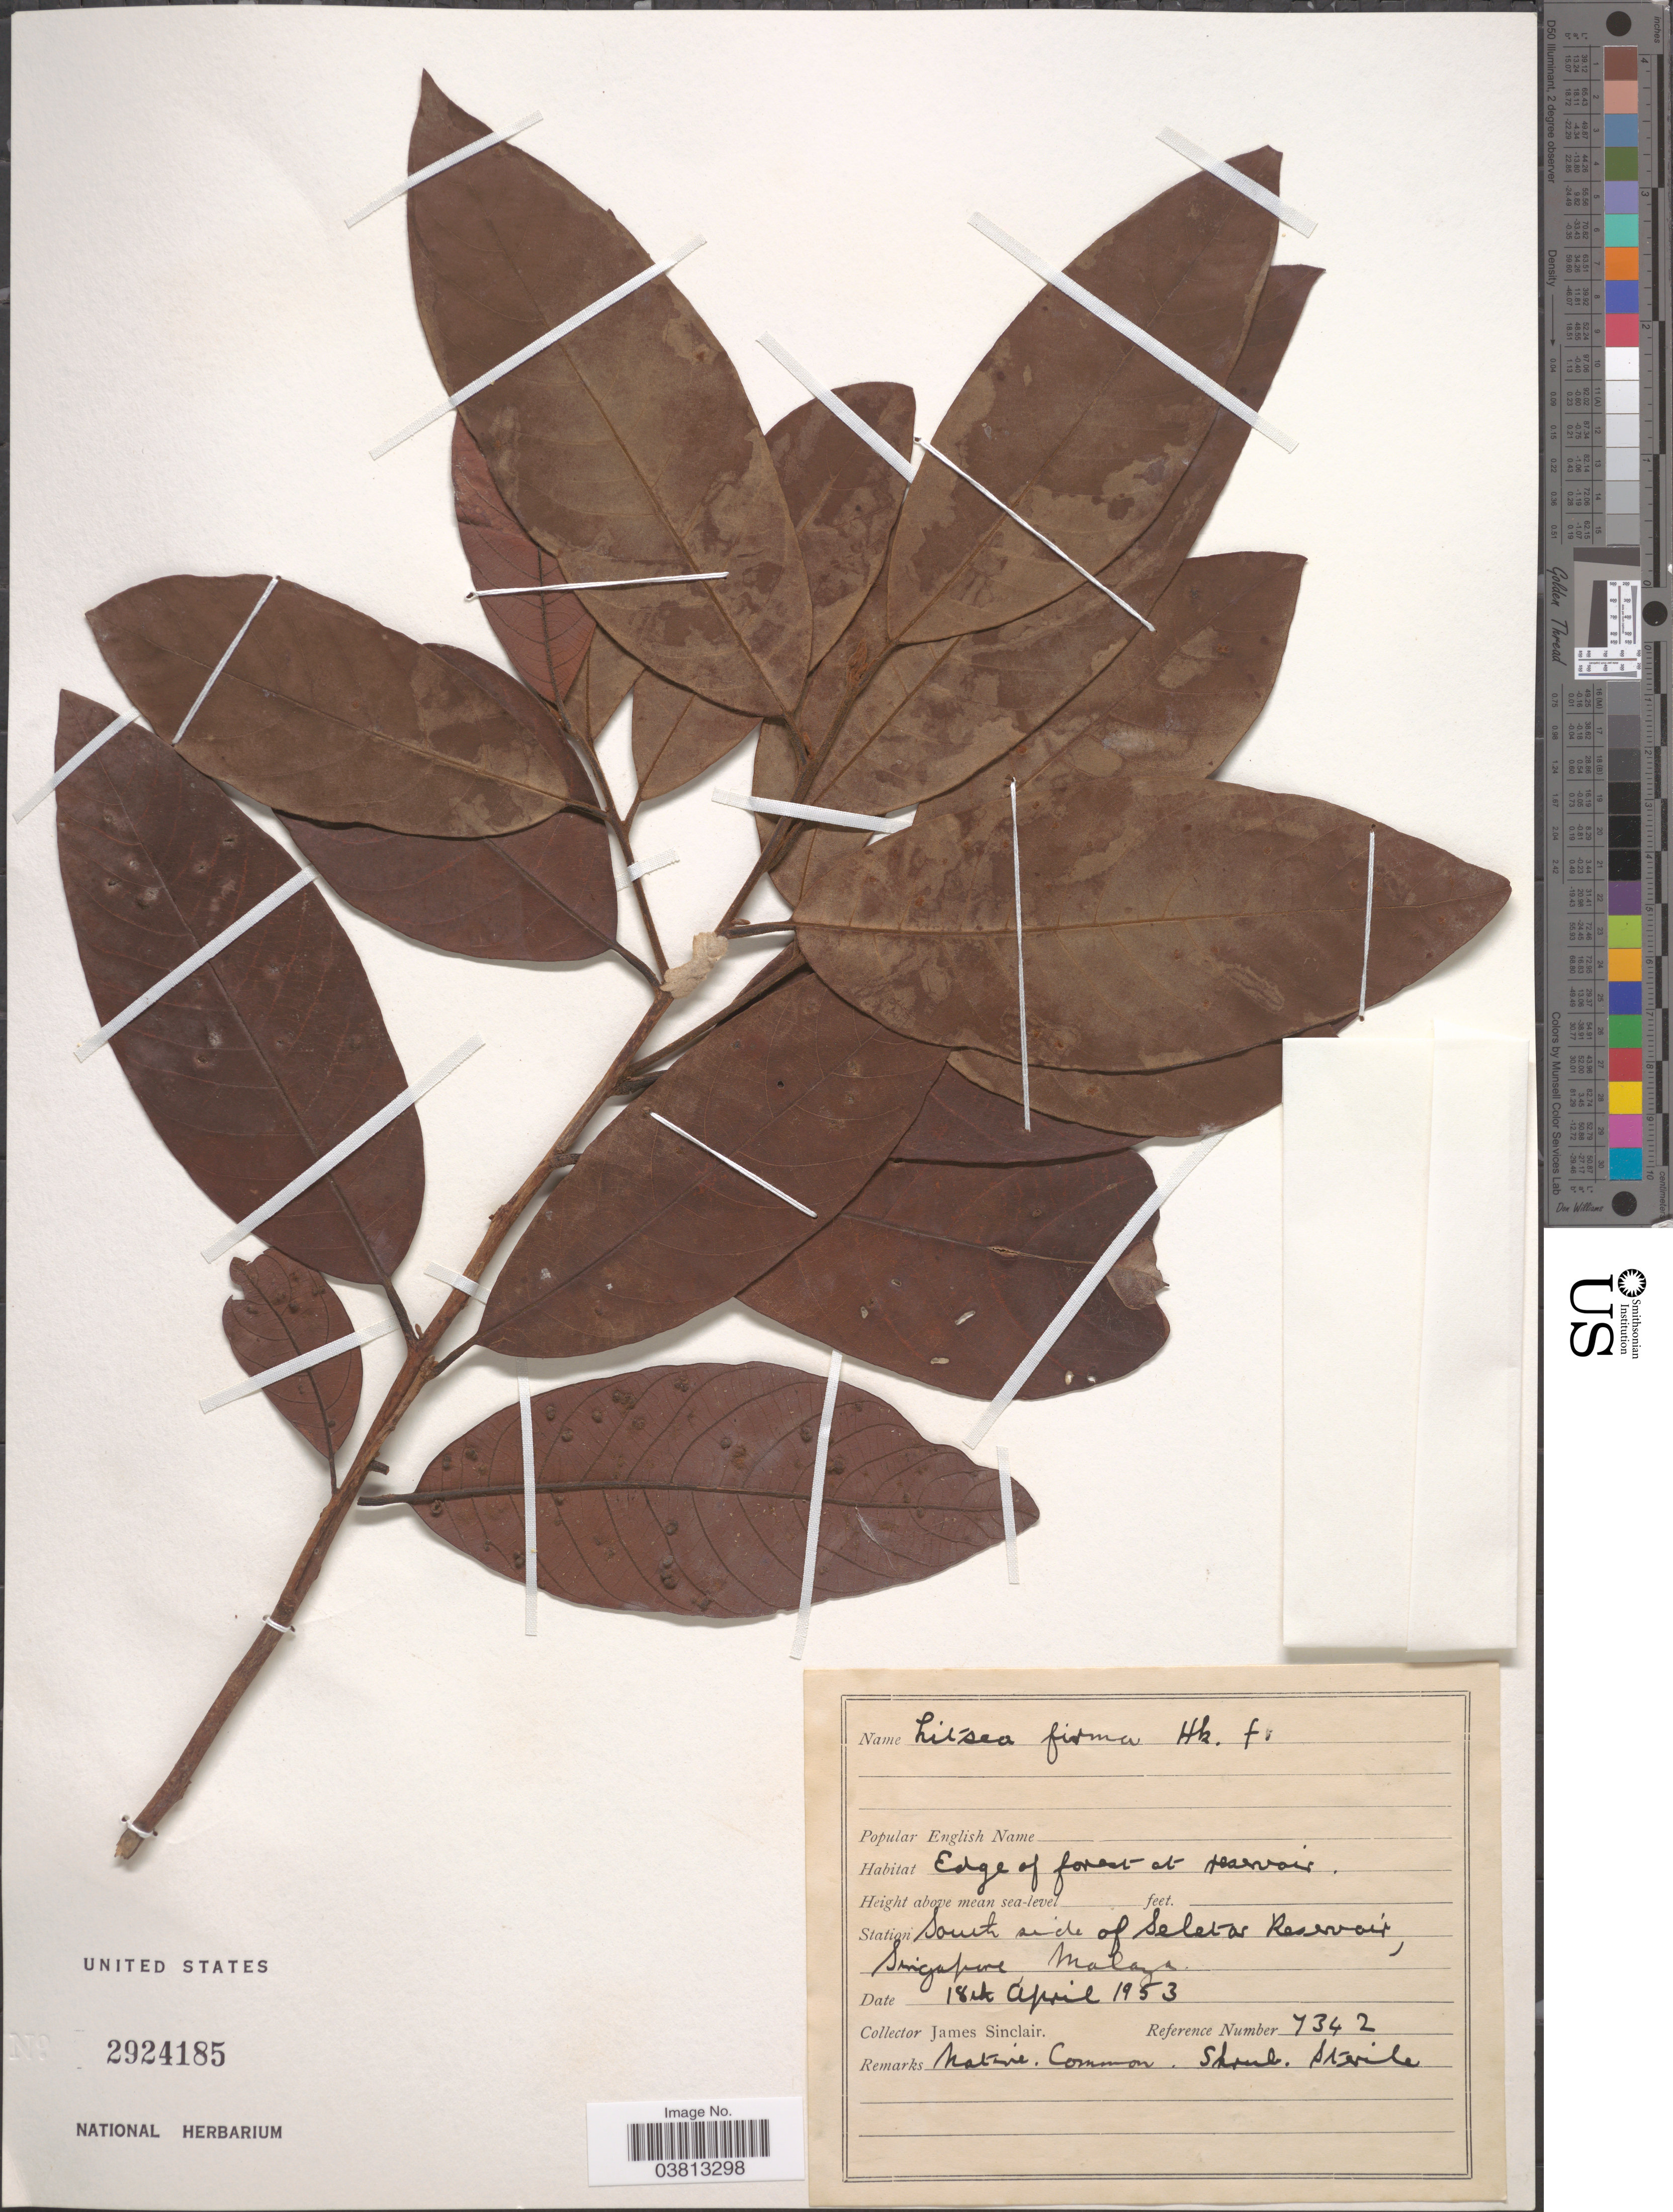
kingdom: Plantae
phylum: Tracheophyta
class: Magnoliopsida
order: Laurales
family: Lauraceae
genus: Litsea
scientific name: Litsea firma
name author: (Blume) Hook. f.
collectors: J. Sinclair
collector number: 7342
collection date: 1953-04-18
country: Singapore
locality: Station south side of Seletar Reservoir, Malaya.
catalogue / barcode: US 2924185